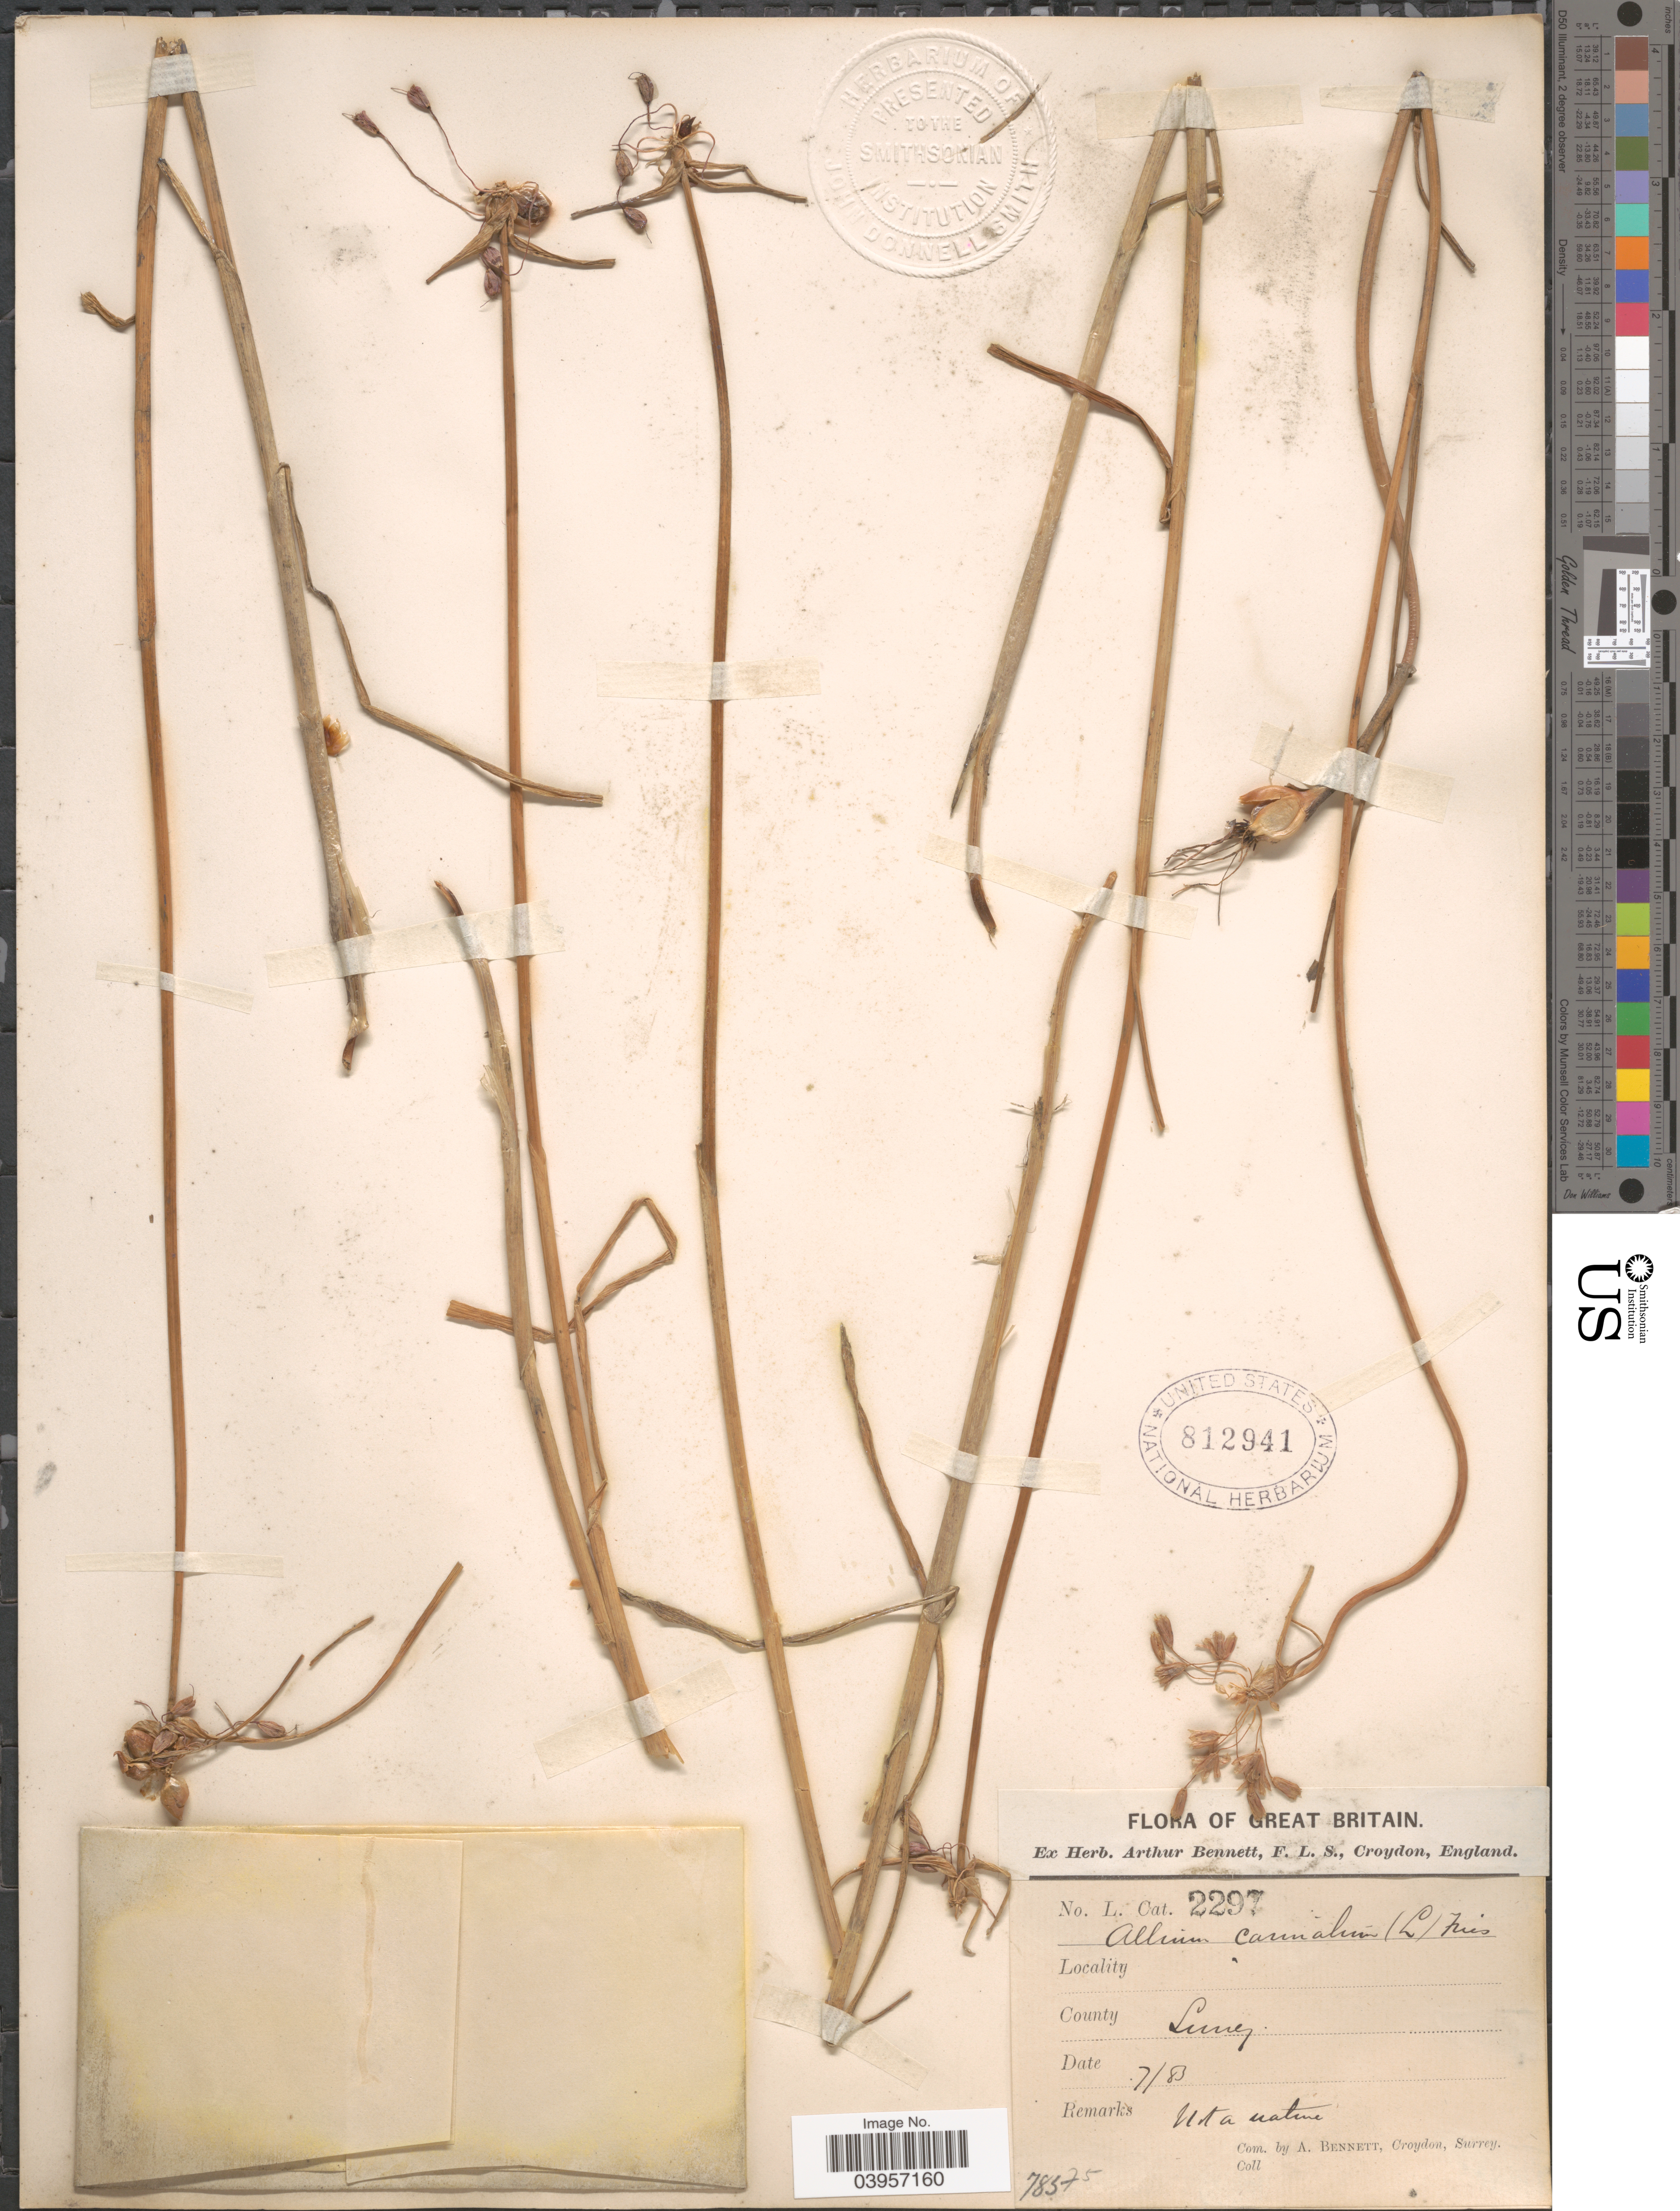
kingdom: Plantae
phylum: Tracheophyta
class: Liliopsida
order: Asparagales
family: Amaryllidaceae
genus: Allium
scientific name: Allium carinatum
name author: L.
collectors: ex herb. Arthur Bennett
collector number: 78375*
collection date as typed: Transcribed d/m/y: /7/83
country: United Kingdom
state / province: England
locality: Great Britain. County Surrey.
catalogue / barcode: US 812941